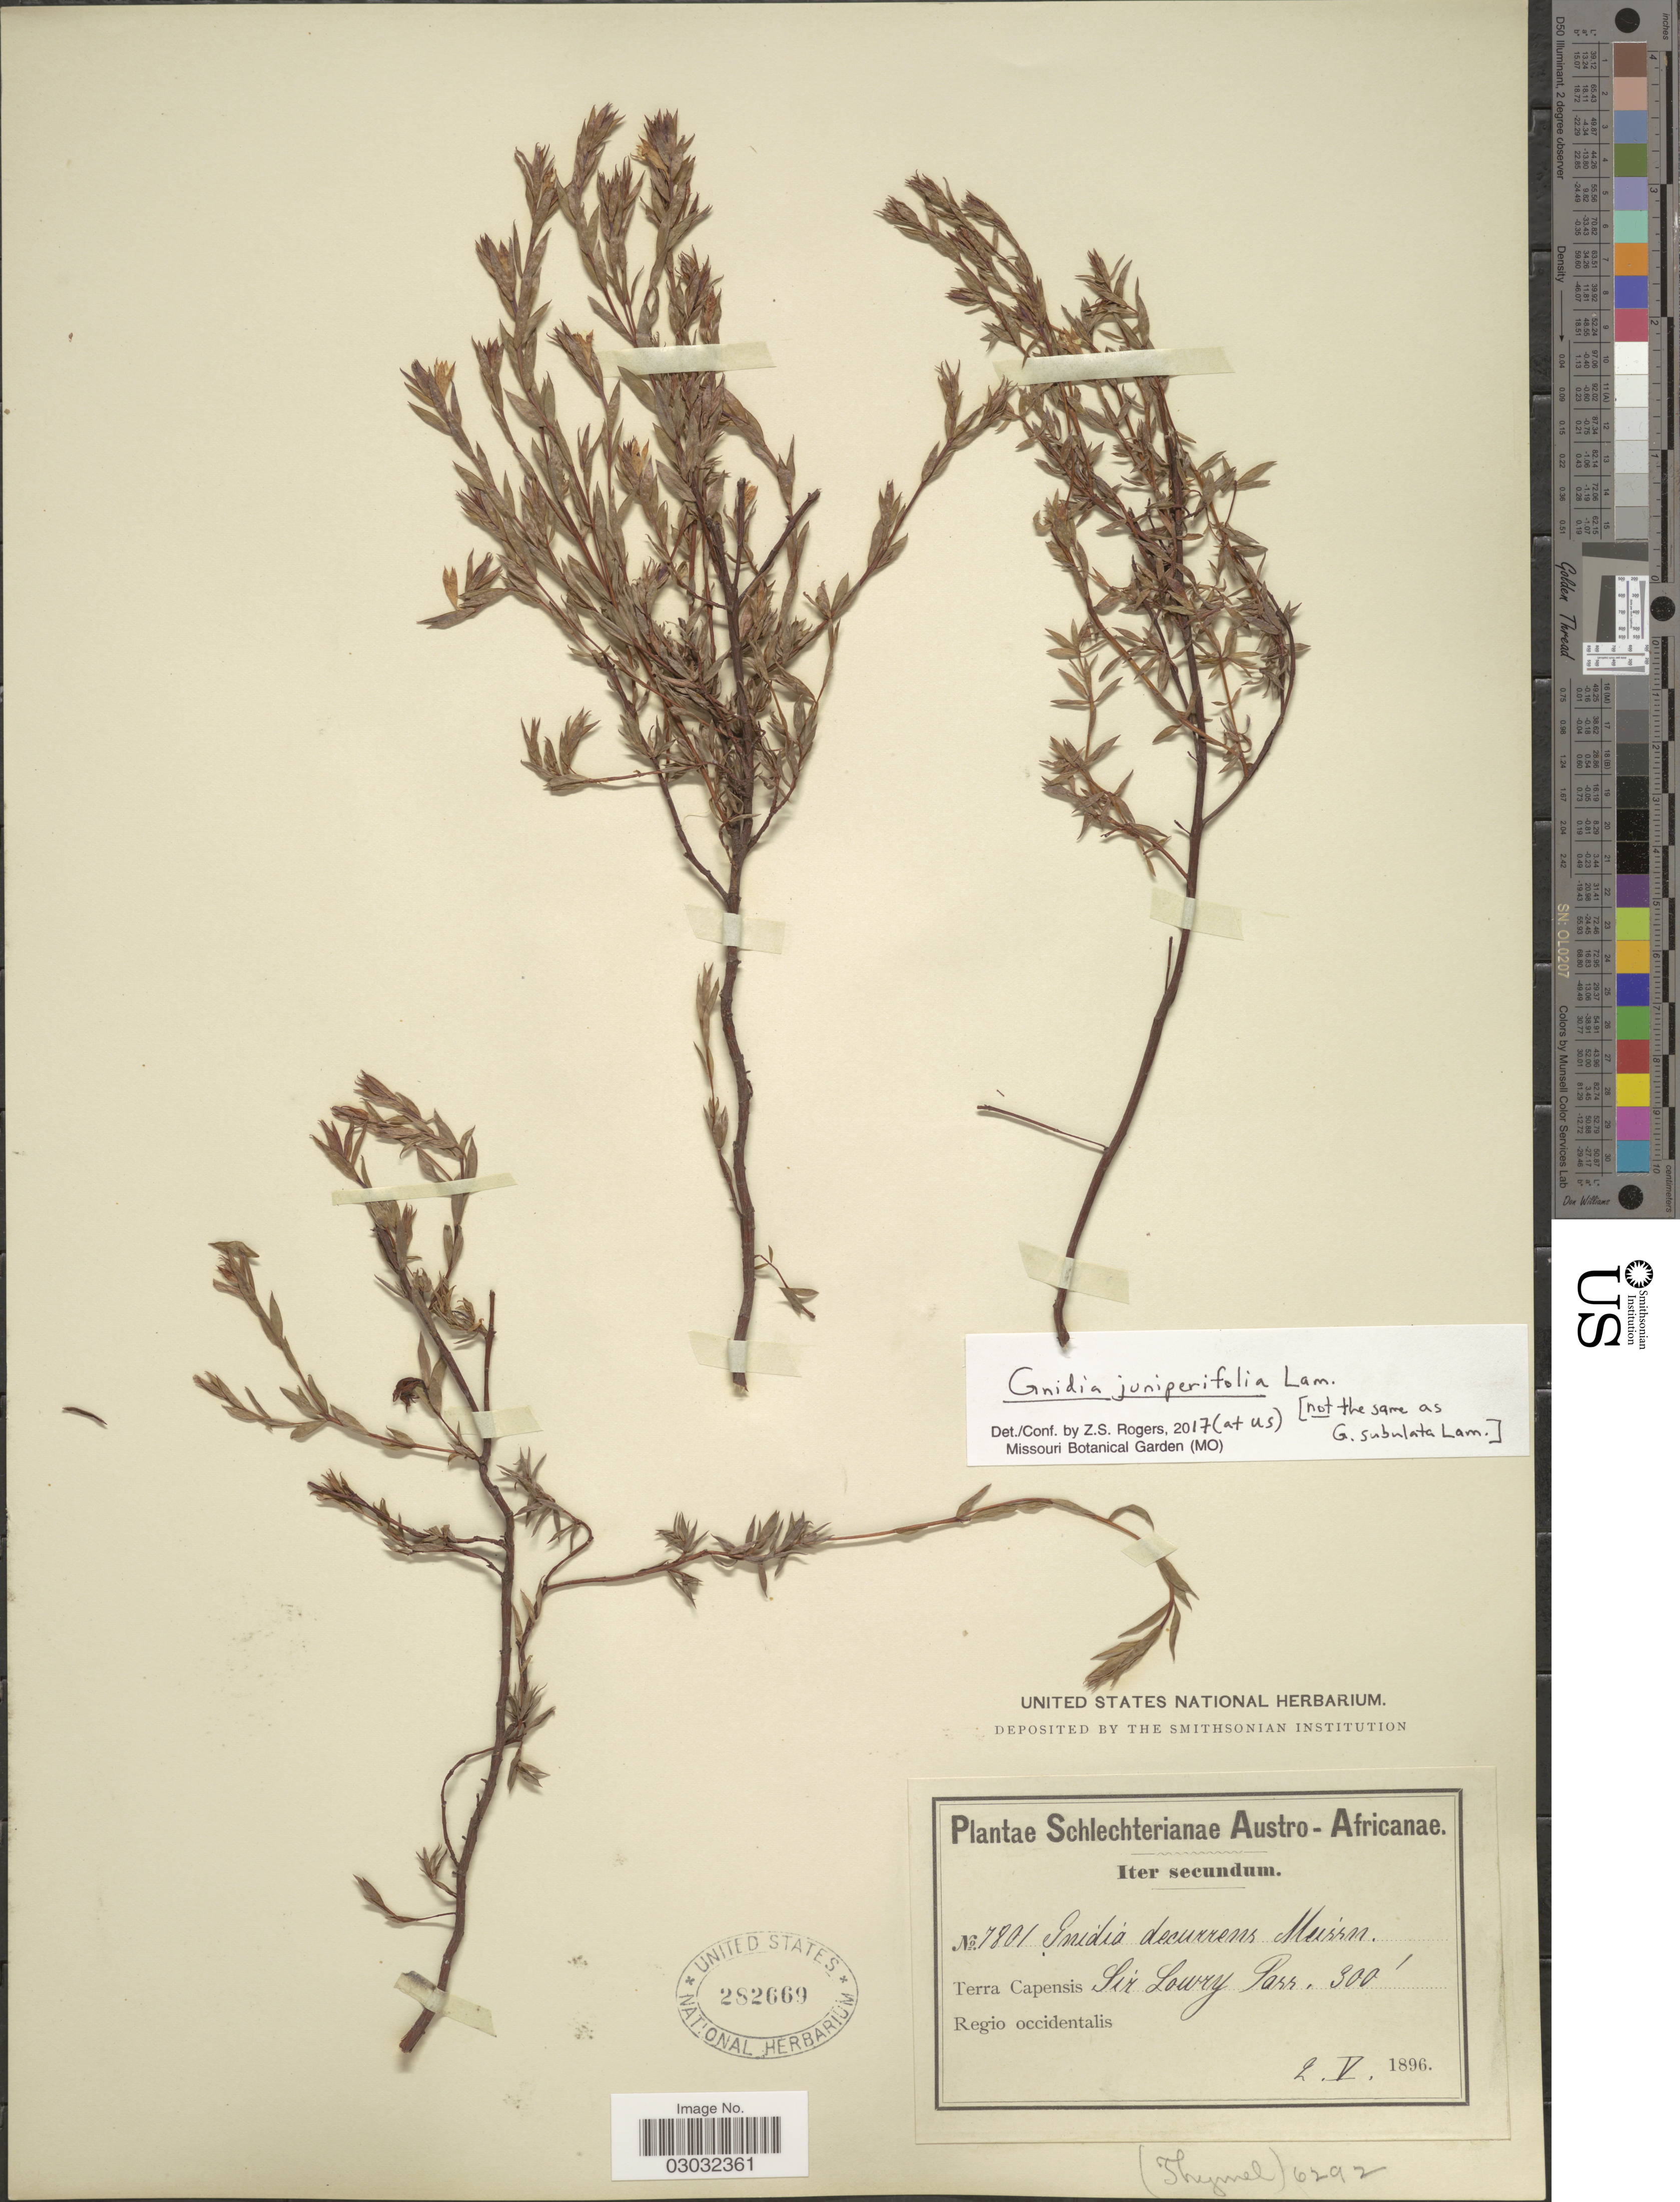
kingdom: Plantae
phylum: Tracheophyta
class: Magnoliopsida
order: Malvales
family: Thymelaeaceae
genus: Gnidia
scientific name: Gnidia juniperifolia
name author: Lam.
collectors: Schlechter, --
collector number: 7801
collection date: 1896-05-02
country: South Africa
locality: Austro-Africanae. Terra Capensis Sir Loury Parr. Regio occidentalis.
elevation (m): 91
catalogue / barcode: US 282669